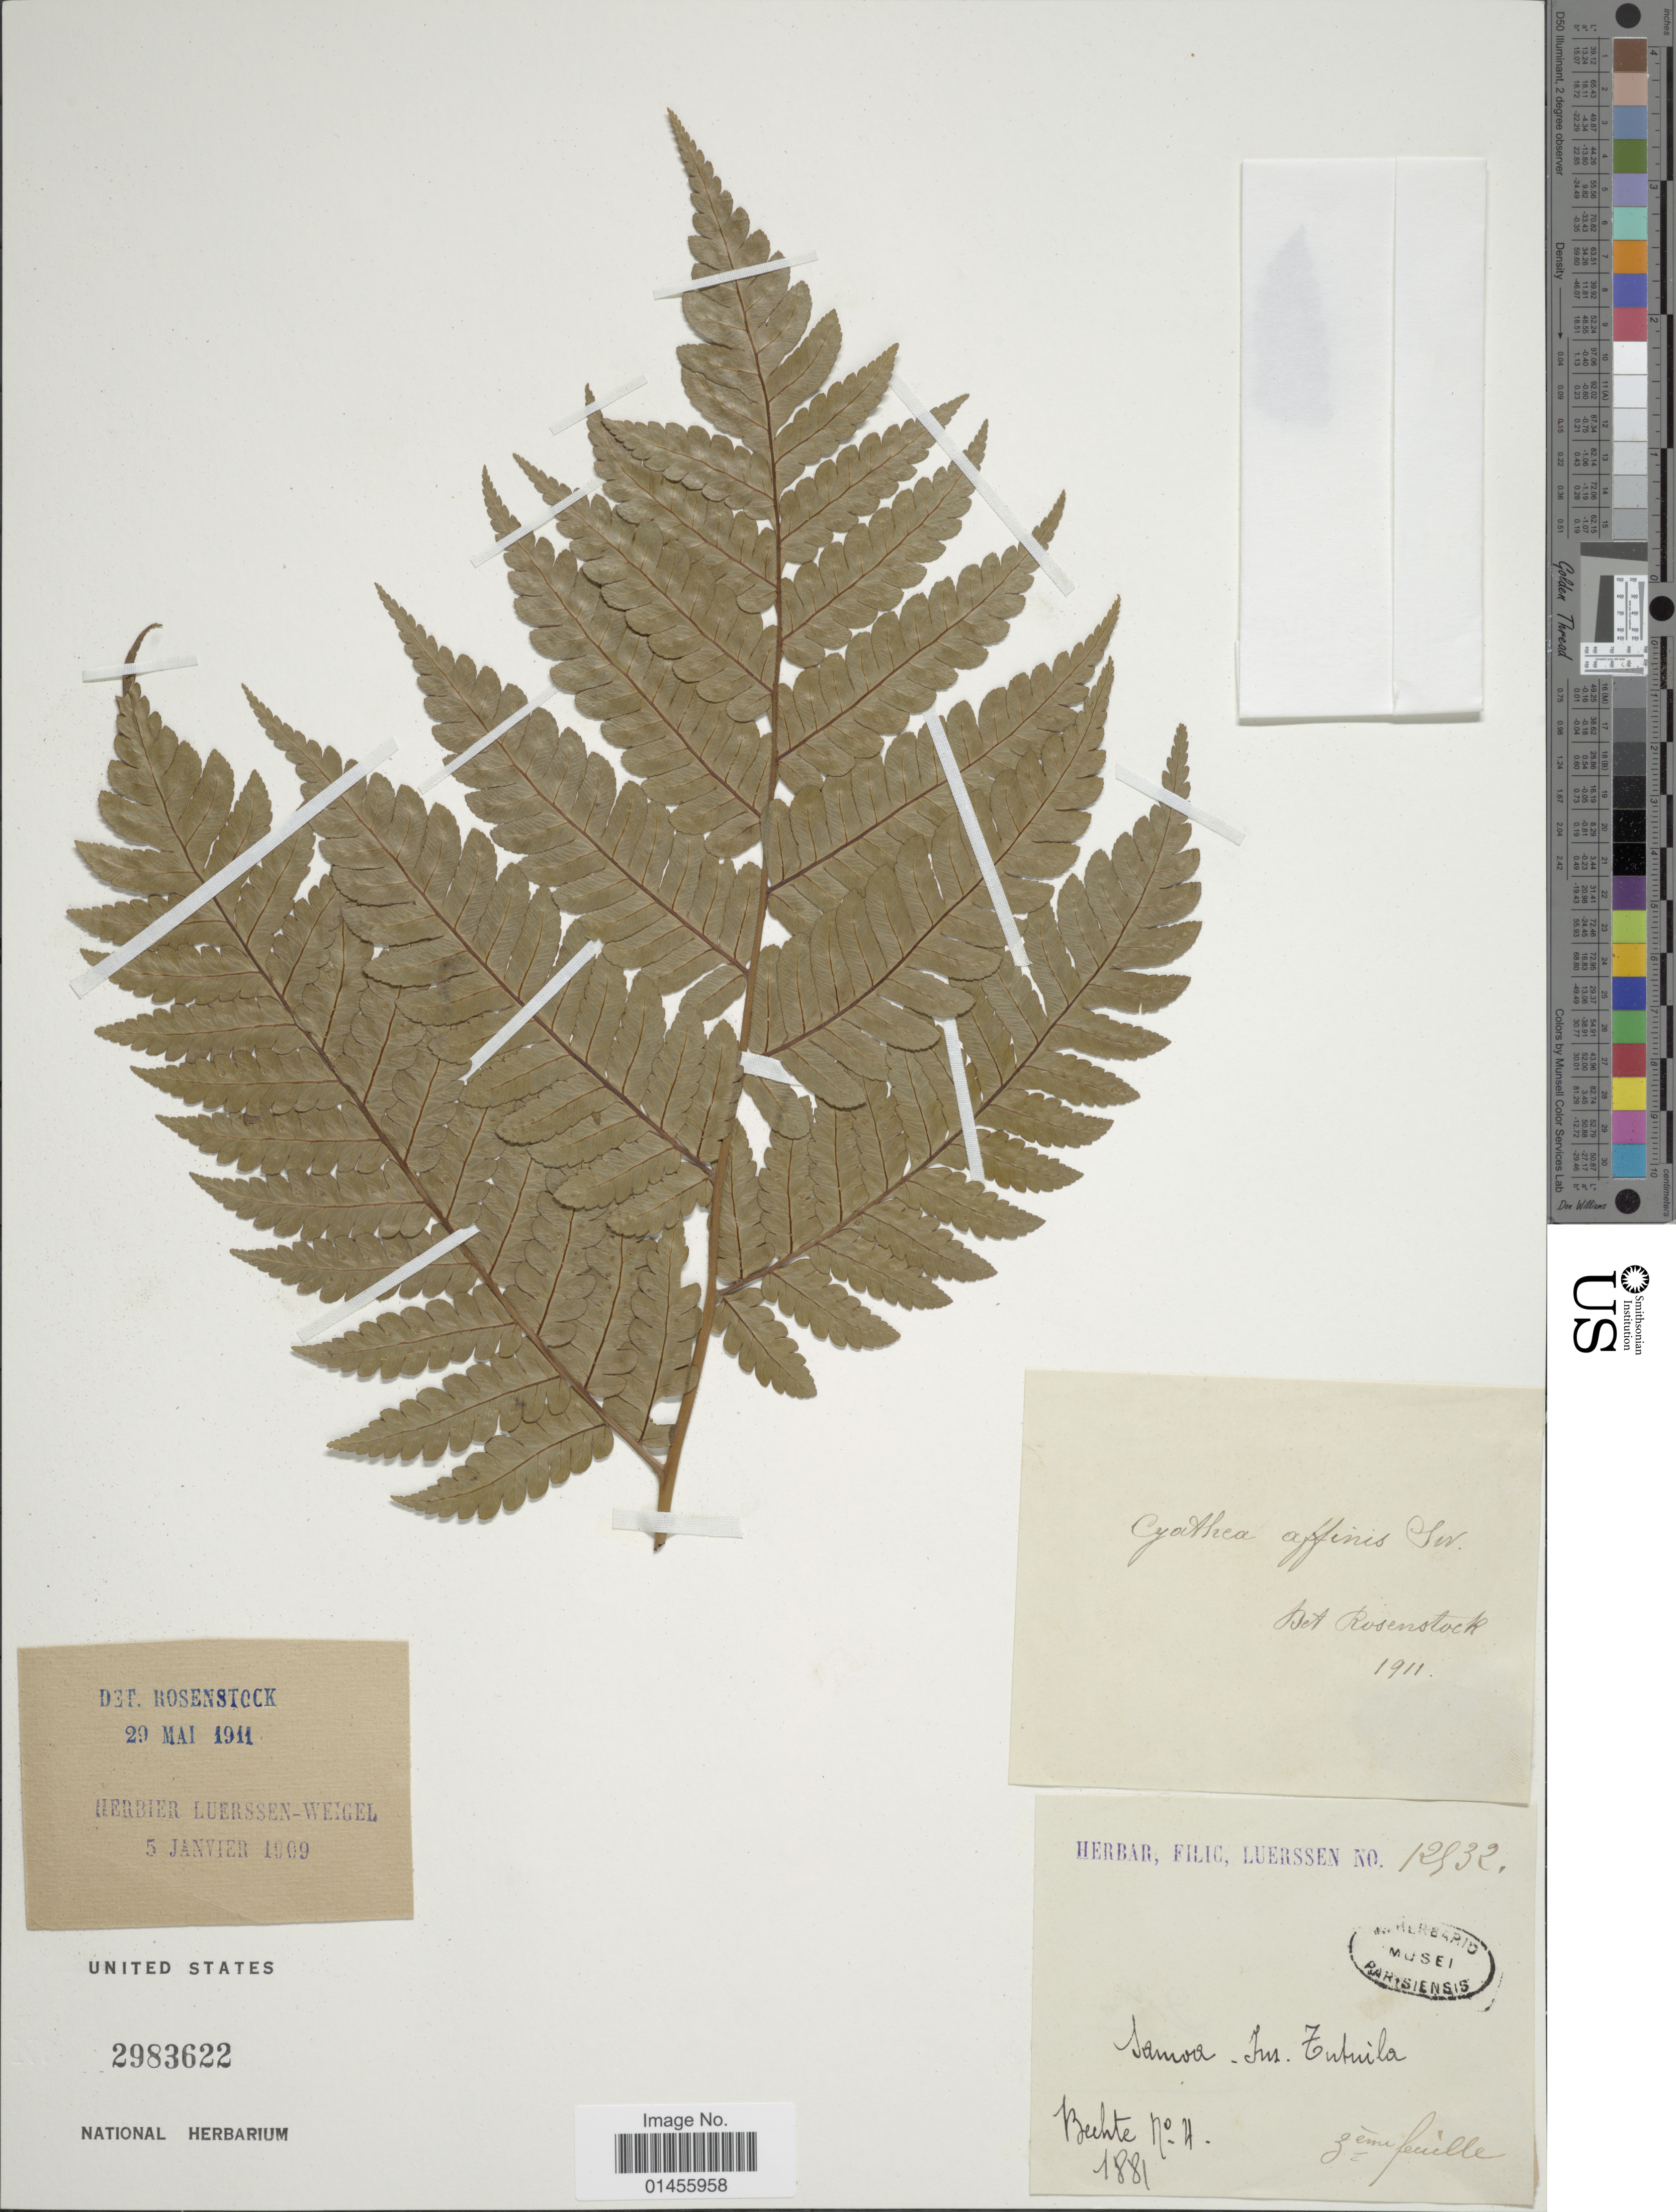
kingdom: Plantae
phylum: Tracheophyta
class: Polypodiopsida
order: Cyatheales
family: Cyatheaceae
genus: Alsophila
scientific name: Alsophila tahitensis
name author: Brack. in Wilkes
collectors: Bechte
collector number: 4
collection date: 1881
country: American Samoa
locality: Samoa- Ins. Tutuila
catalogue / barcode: US 2983622